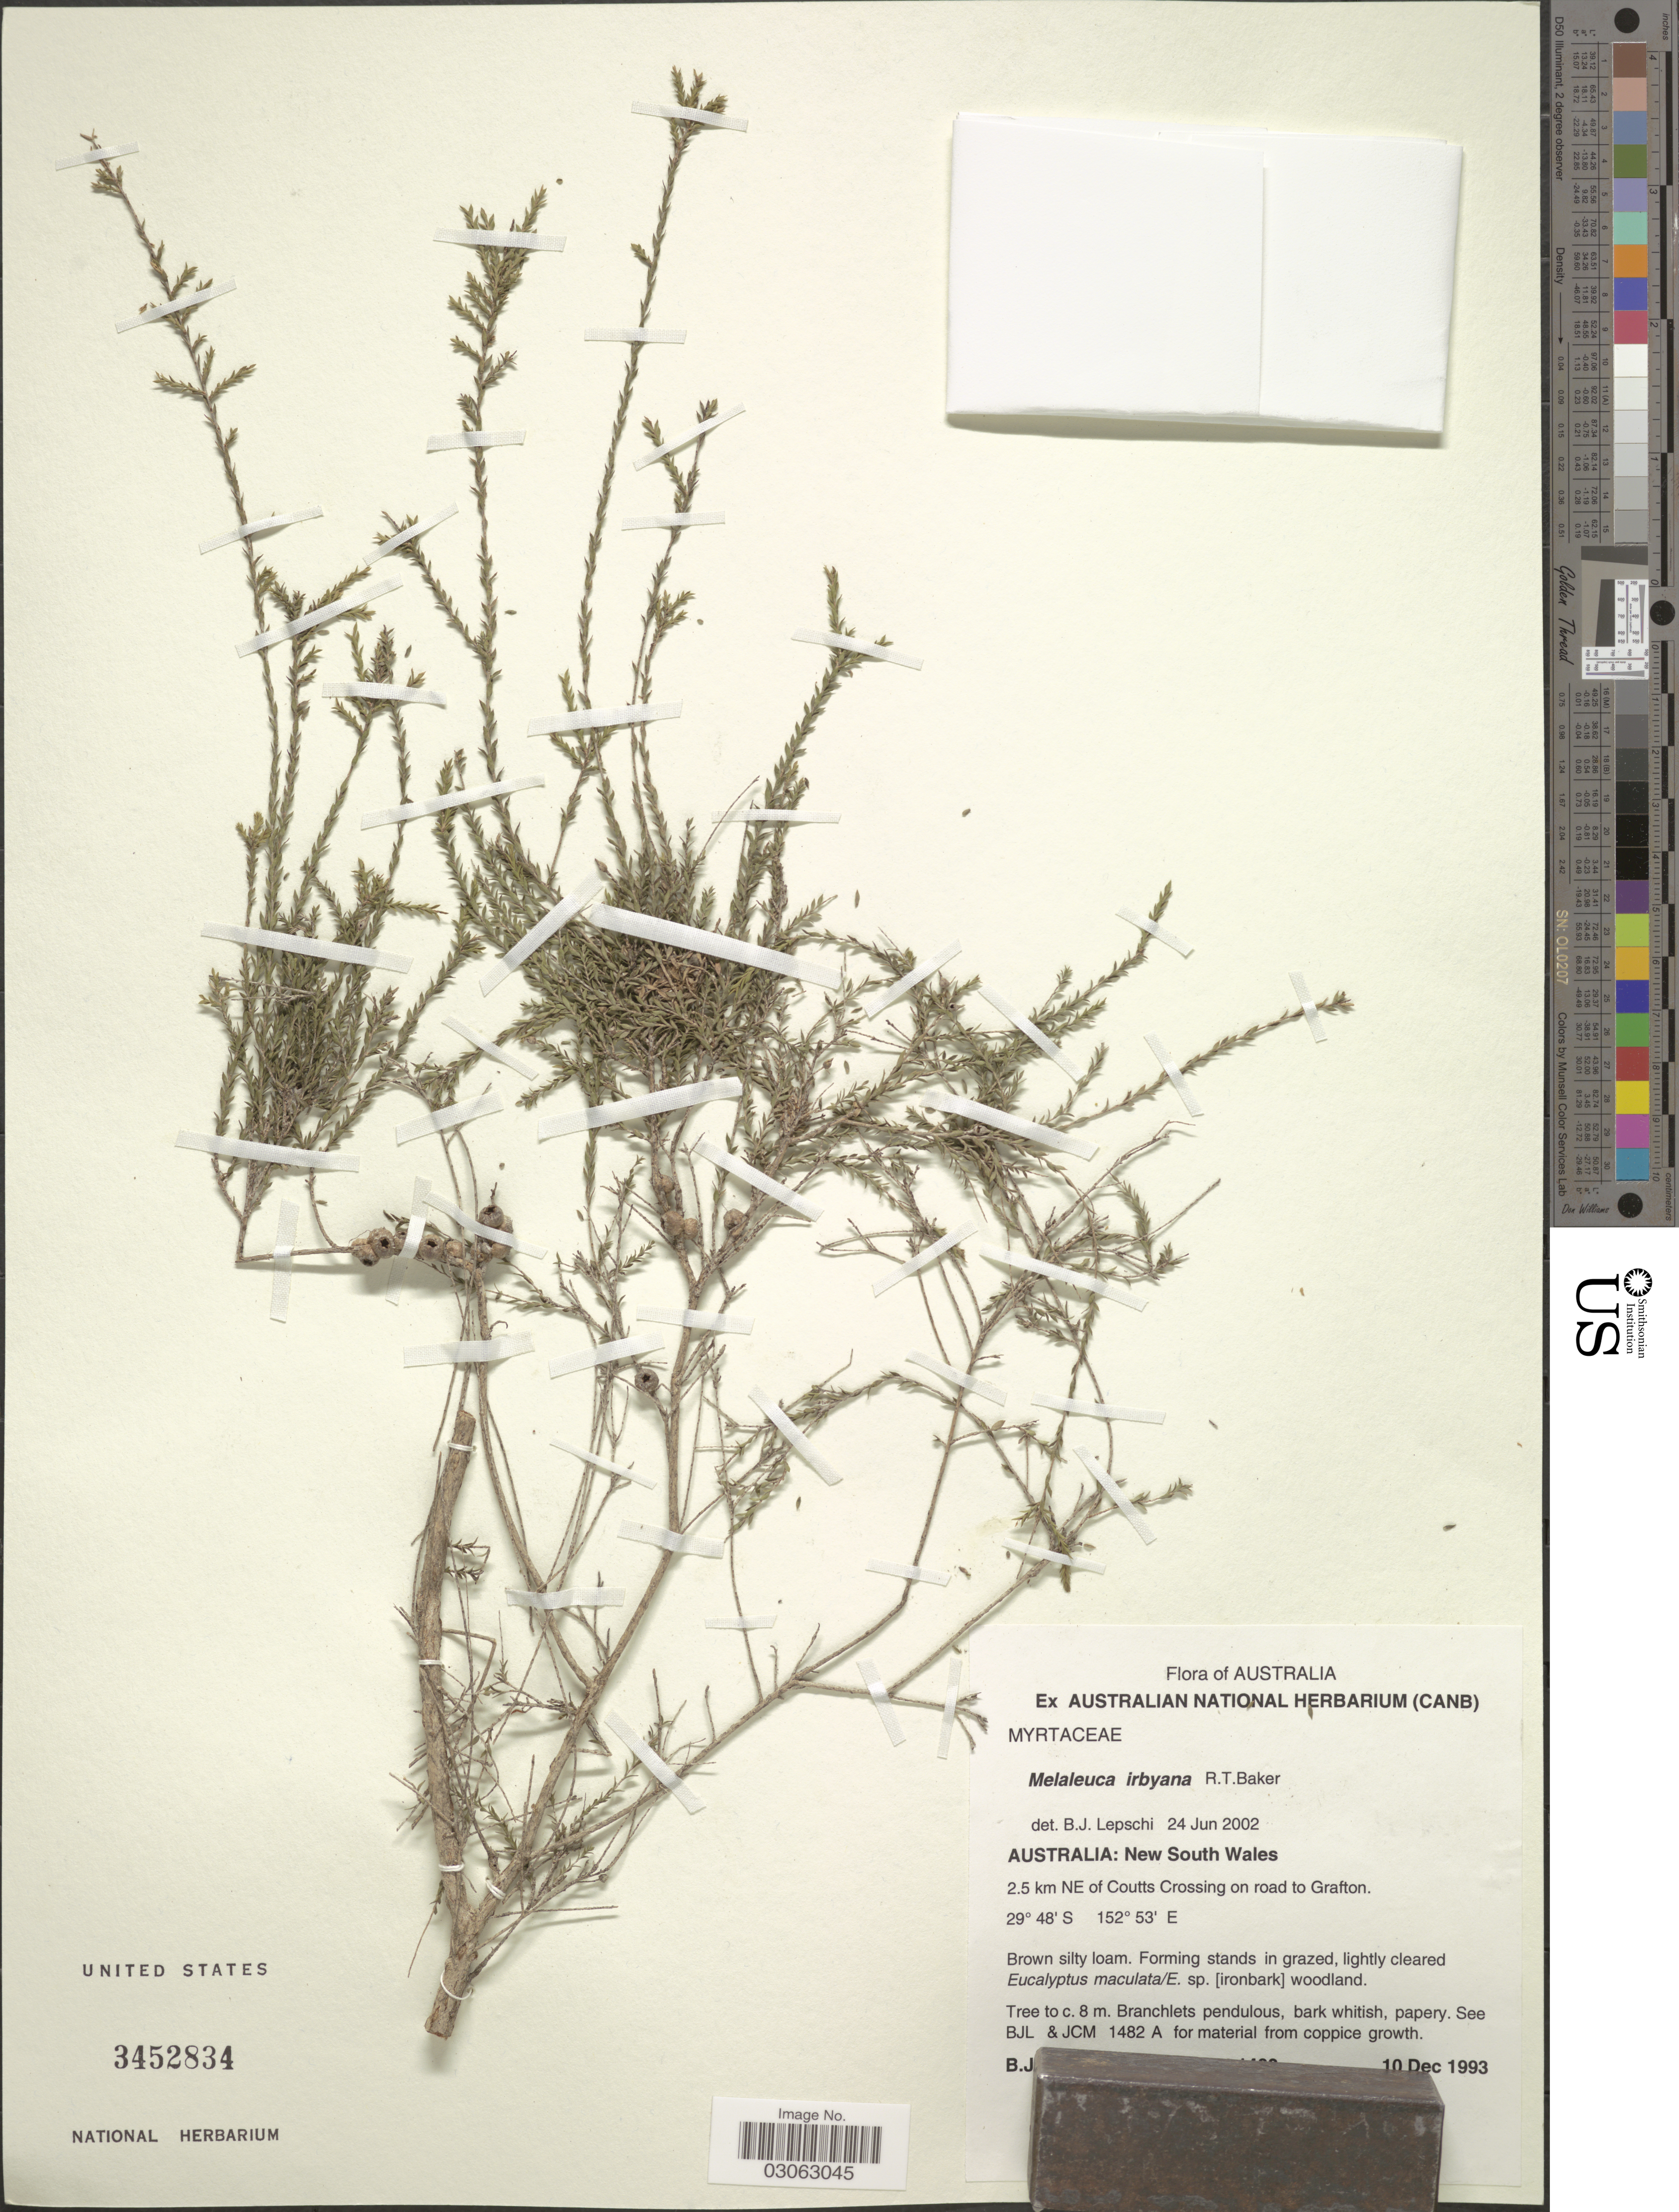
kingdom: Plantae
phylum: Tracheophyta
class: Magnoliopsida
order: Myrtales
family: Myrtaceae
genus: Melaleuca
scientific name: Melaleuca irbyana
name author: F. Muell. ex R.T. Baker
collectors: B. Lepschi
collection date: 1993-12-10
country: Australia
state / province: New South Wales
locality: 2.5 km NE of Coutts Crossing on road to Grafton.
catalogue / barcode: US 3452834